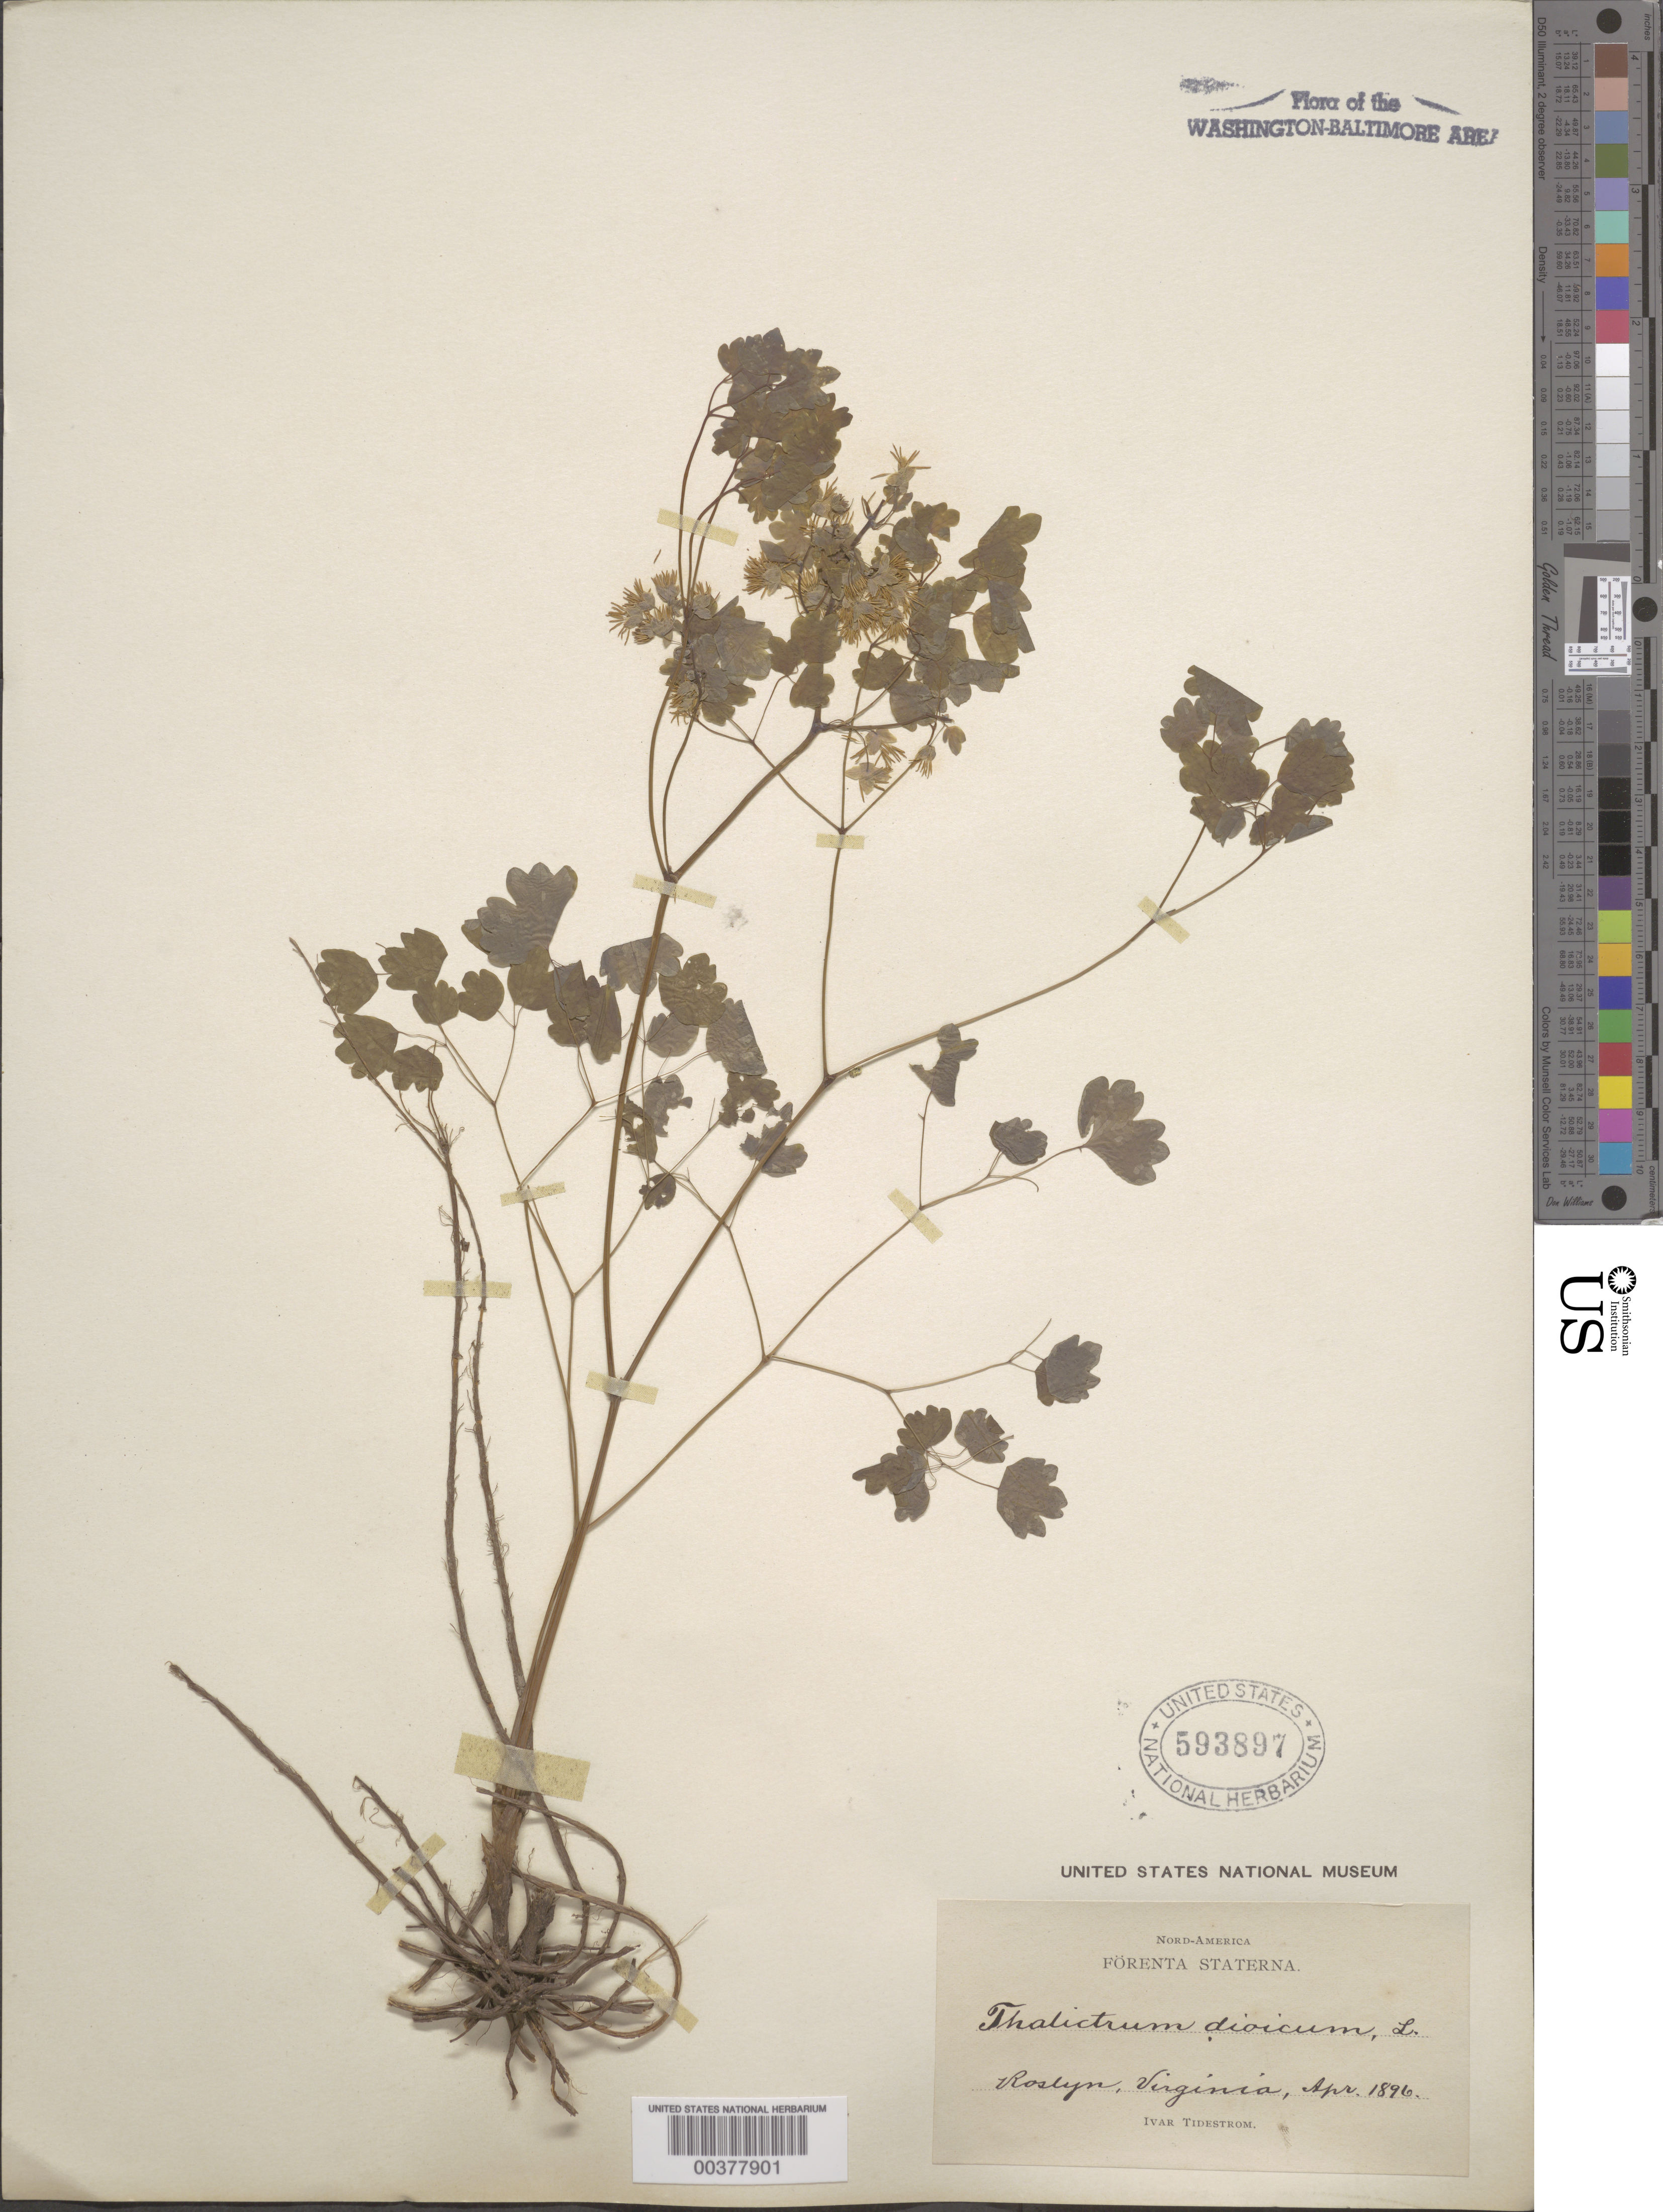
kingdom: Plantae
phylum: Tracheophyta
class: Magnoliopsida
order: Ranunculales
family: Ranunculaceae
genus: Thalictrum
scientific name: Thalictrum dioicum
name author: L.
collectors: I. F. Tidestrom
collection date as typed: Apr 1896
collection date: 1896-04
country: United States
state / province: Virginia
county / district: Arlington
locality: Rosslyn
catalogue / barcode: US 593897